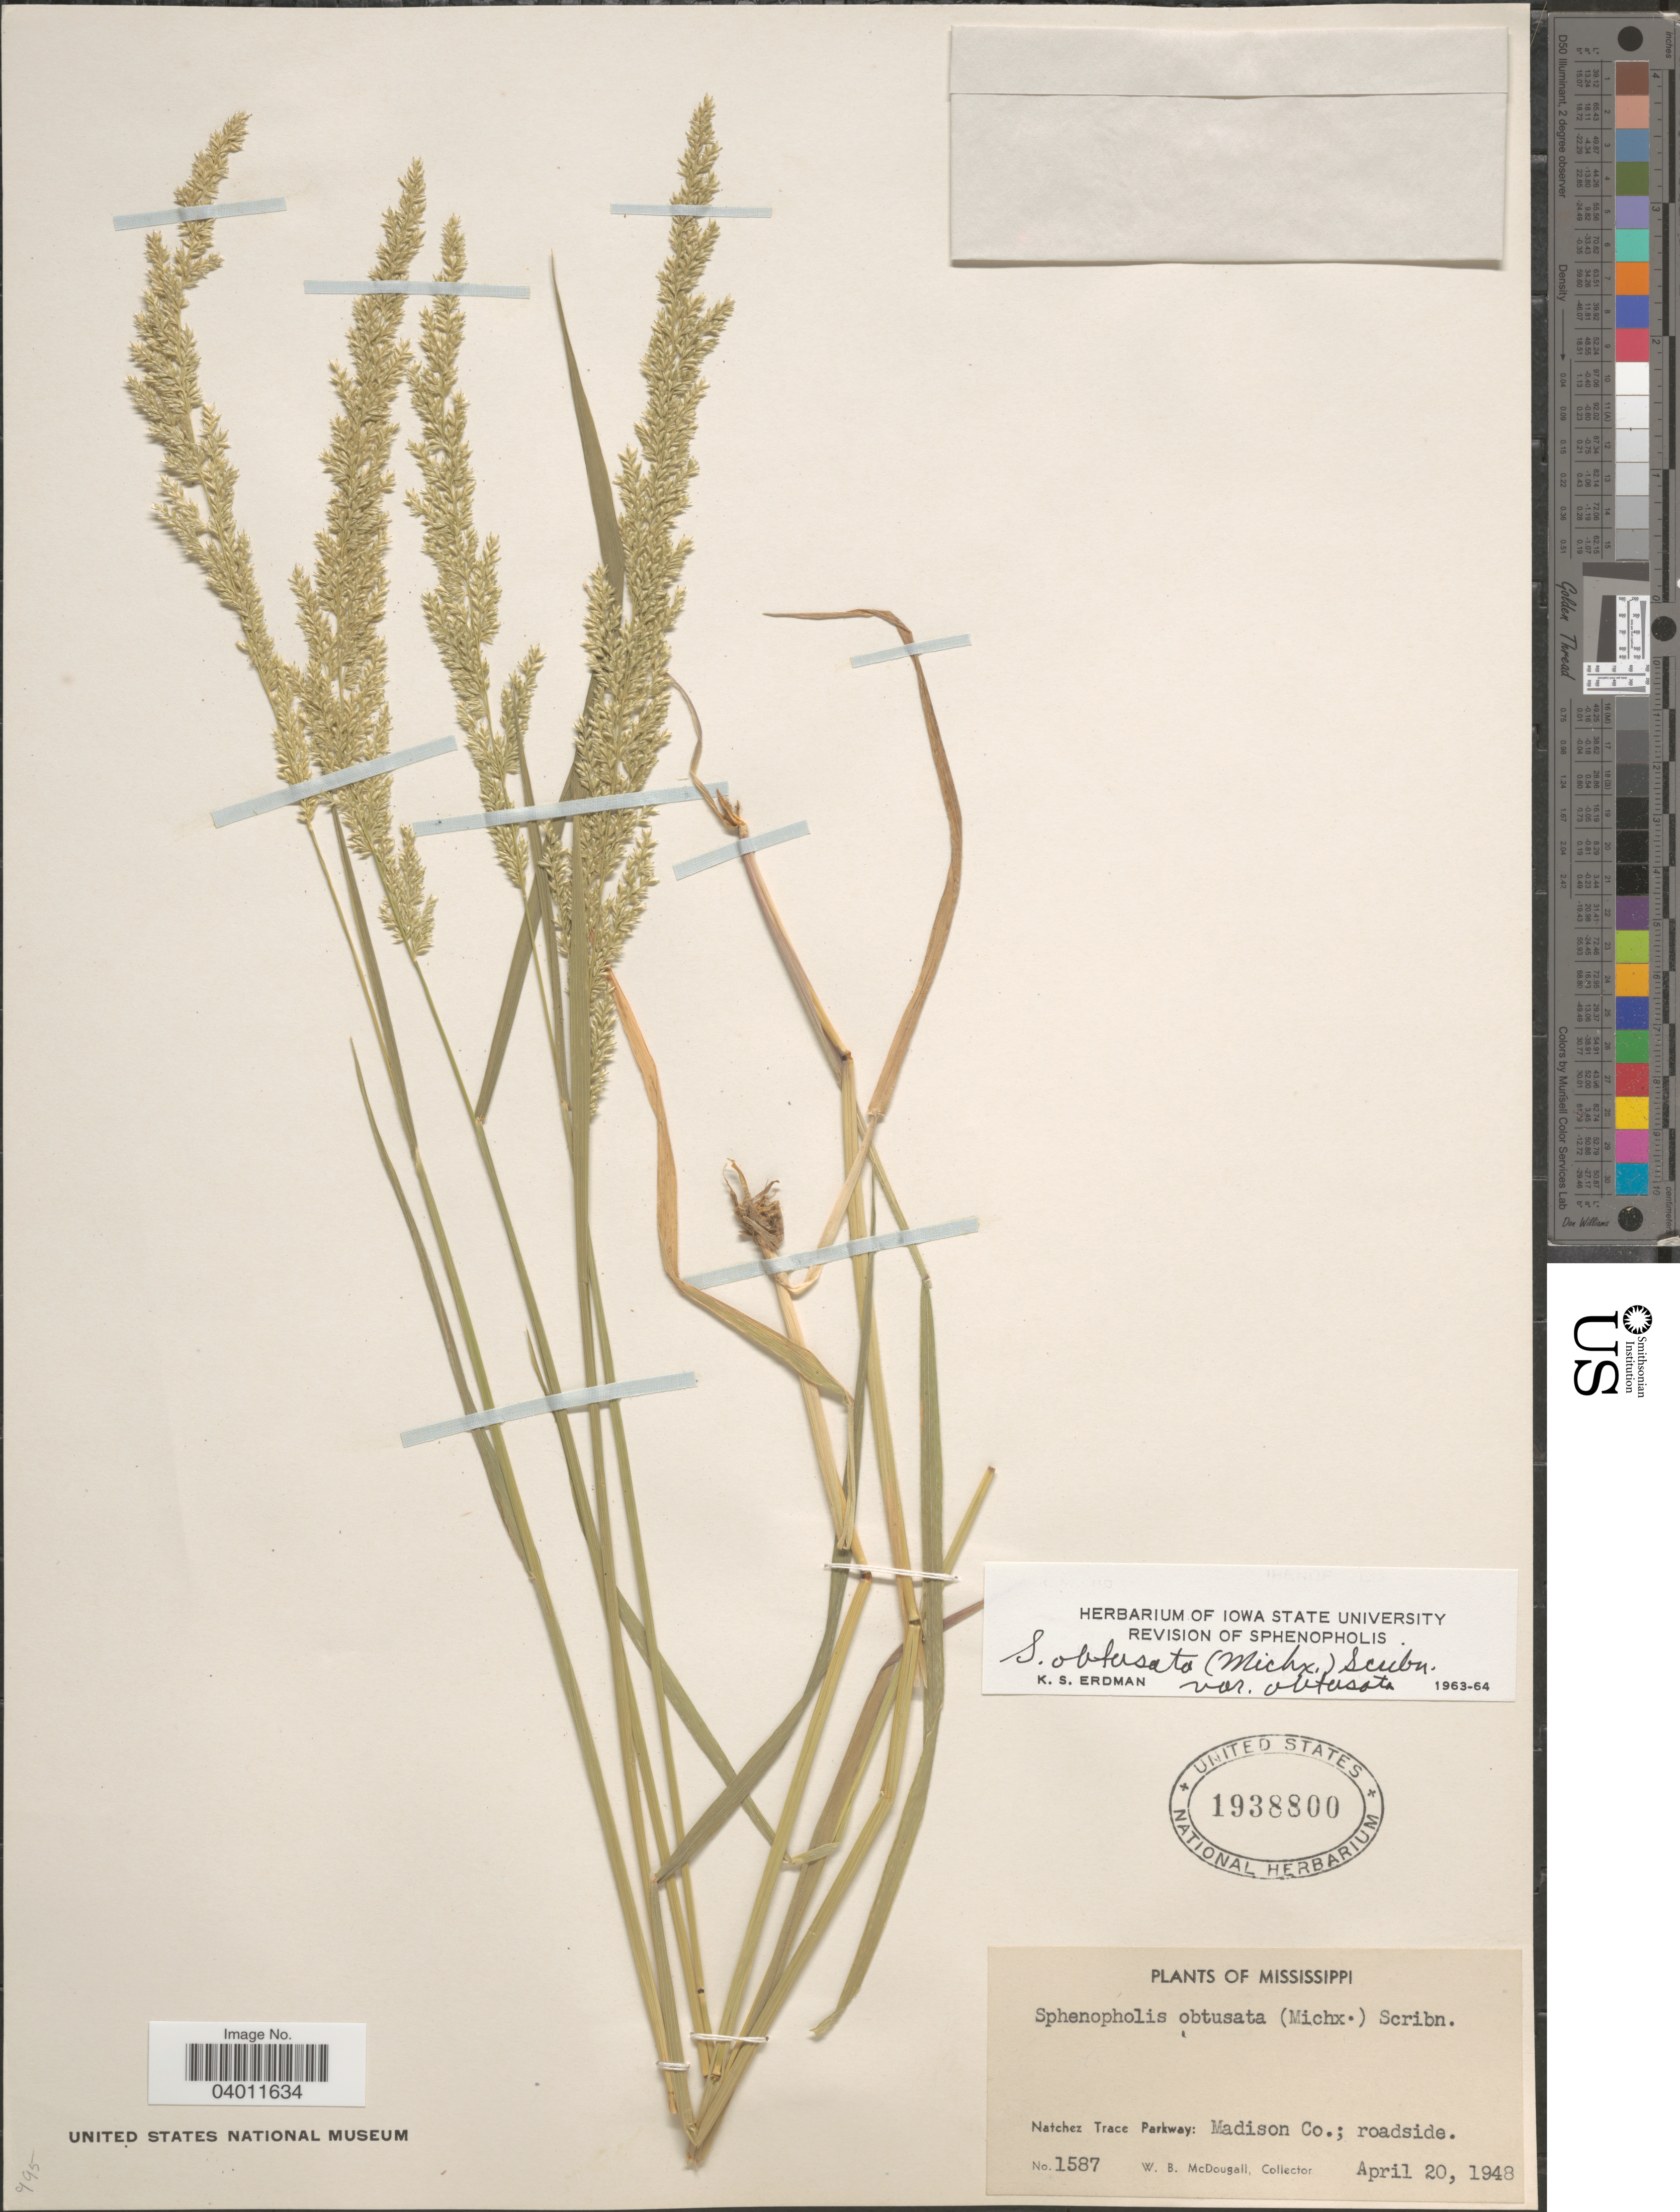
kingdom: Plantae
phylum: Tracheophyta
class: Liliopsida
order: Poales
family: Poaceae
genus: Sphenopholis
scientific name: Sphenopholis obtusata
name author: (Michx.) Scribn.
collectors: W. B. McDougall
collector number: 1587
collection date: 1948-04-20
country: United States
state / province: Mississippi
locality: Natchez Trace Parkway: Madison Co; roadside.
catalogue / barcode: US 1938800